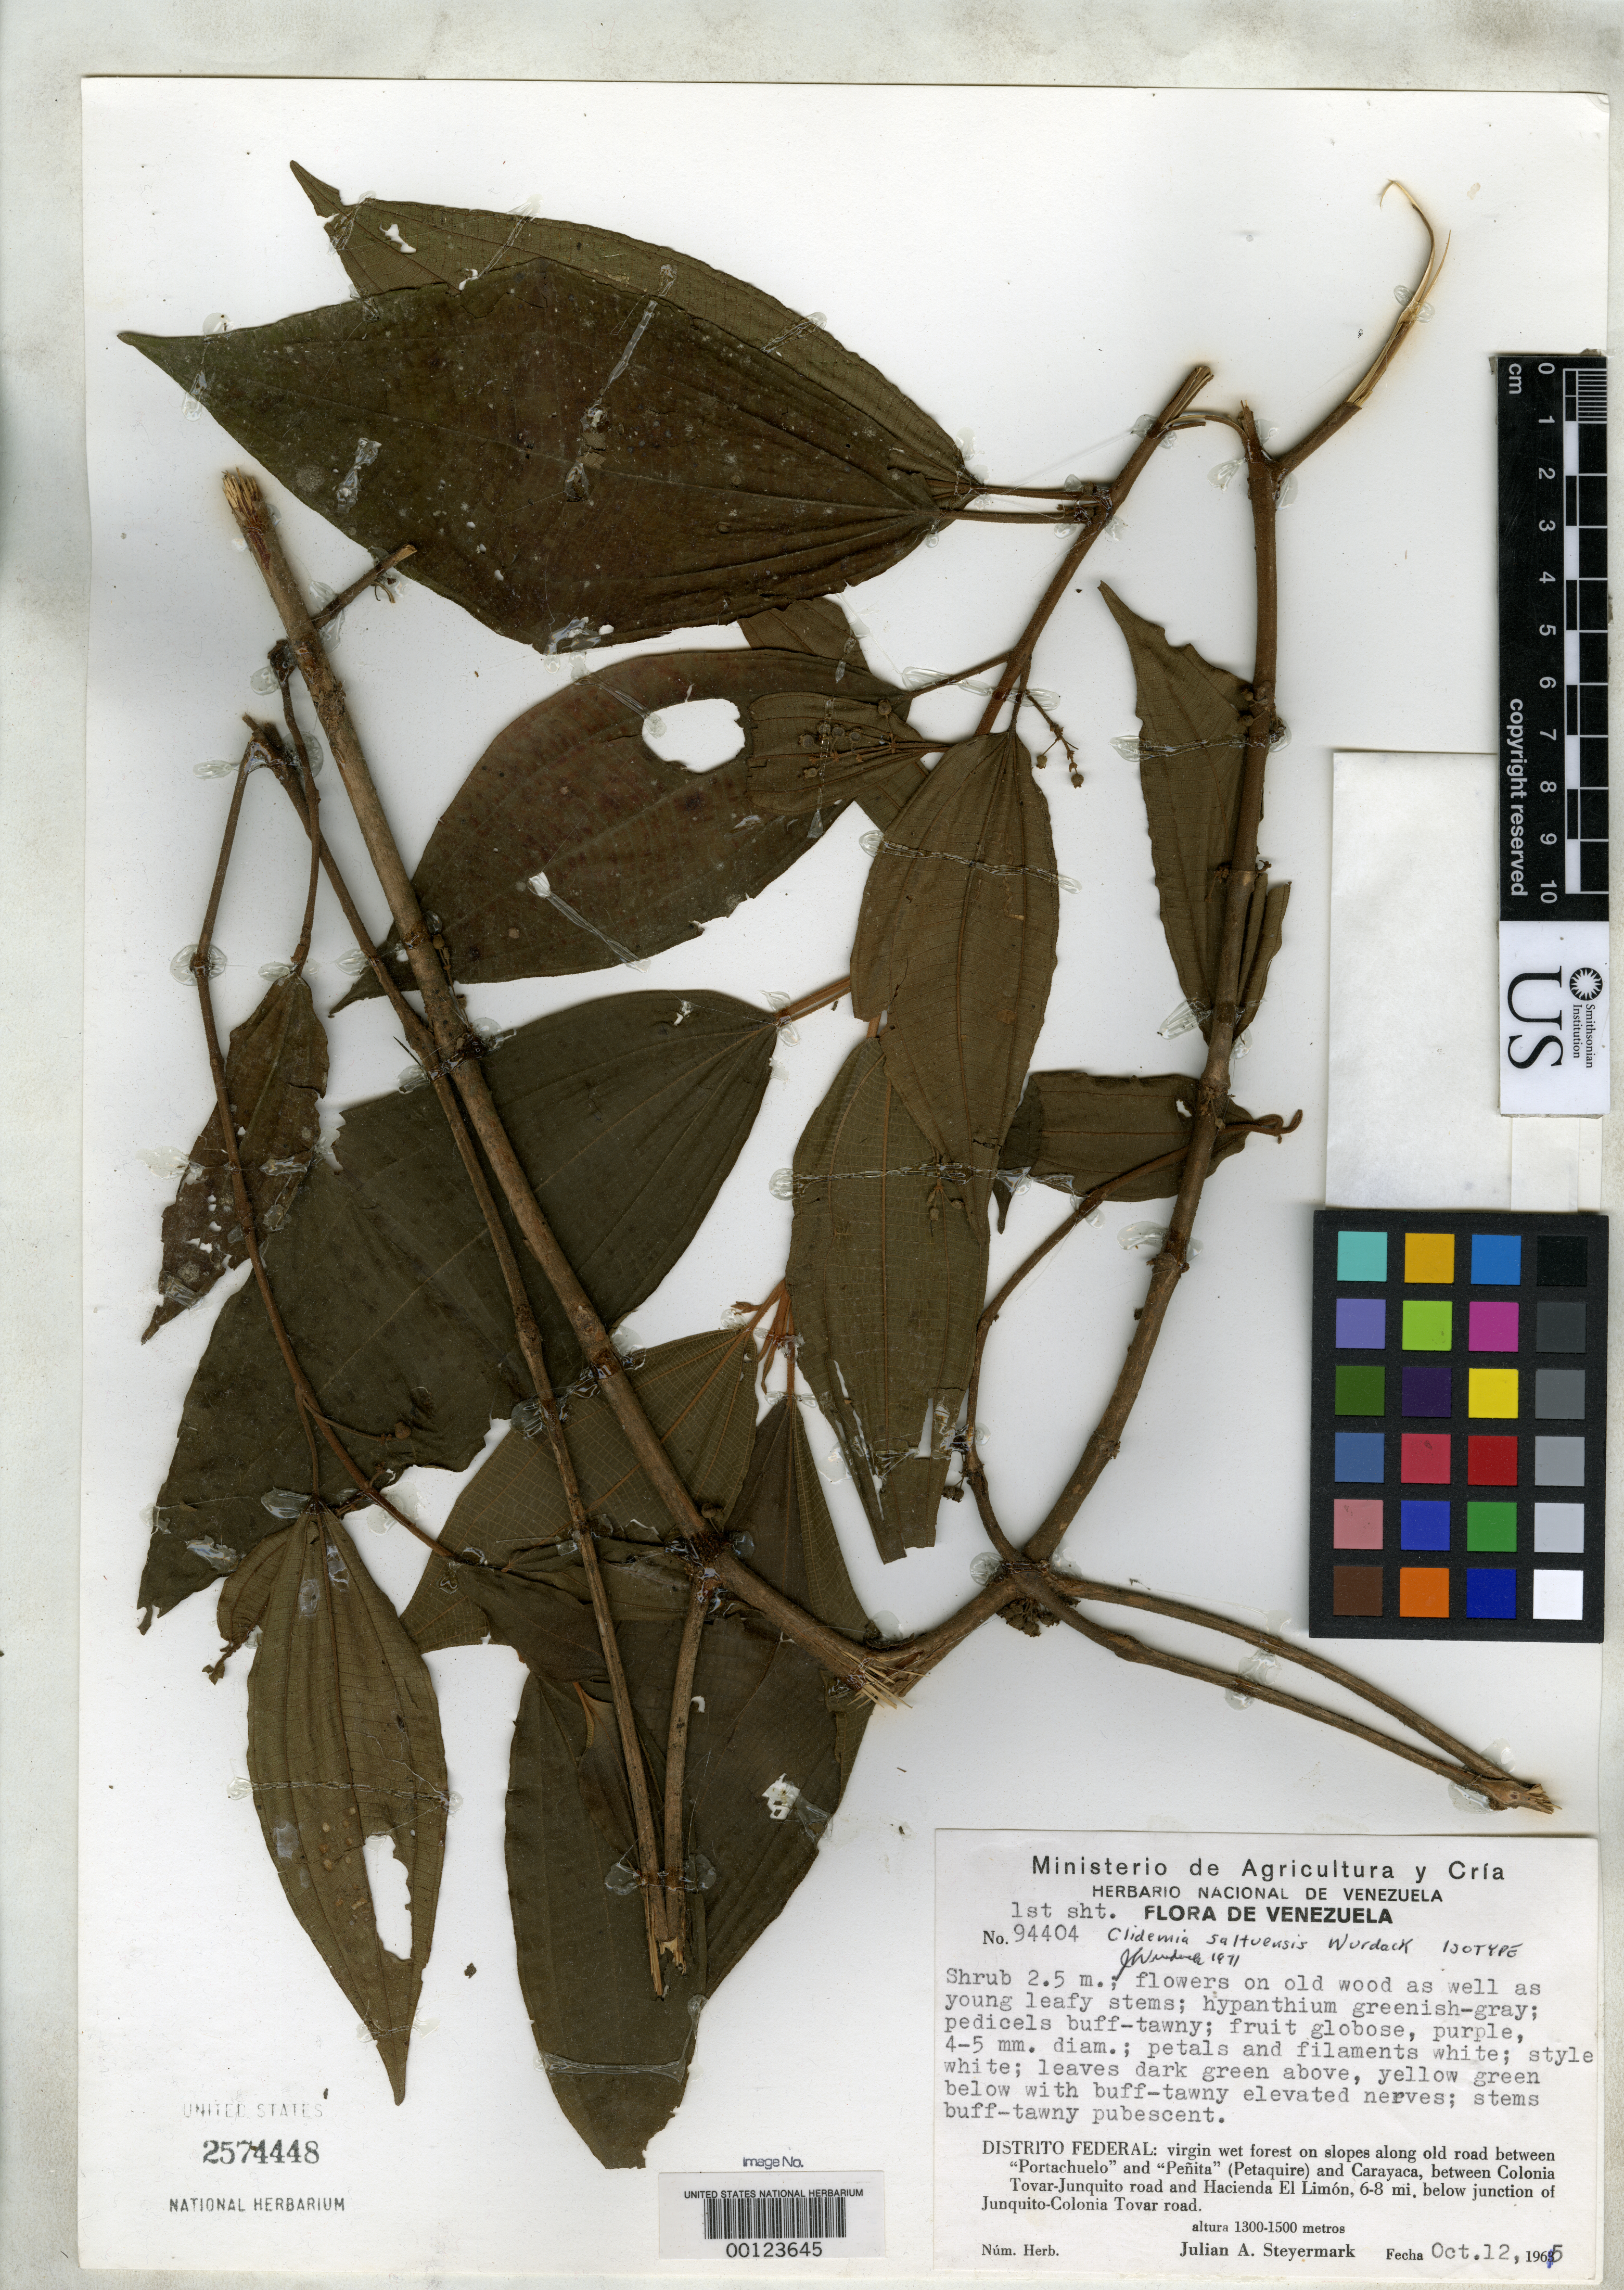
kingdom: Plantae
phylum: Tracheophyta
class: Magnoliopsida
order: Myrtales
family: Melastomataceae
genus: Clidemia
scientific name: Clidemia saltuensis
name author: Wurdack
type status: Isotype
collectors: J. Steyermark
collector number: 94404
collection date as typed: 12 Oct 1965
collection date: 1965-10-12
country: Venezuela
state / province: Distrito Federal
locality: Between Portachuelo & Penita (Petaquire) & Carayaca, between Colonia Tovar-Junquito Road & Hac. El Limon.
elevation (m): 1300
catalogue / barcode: US 2574448